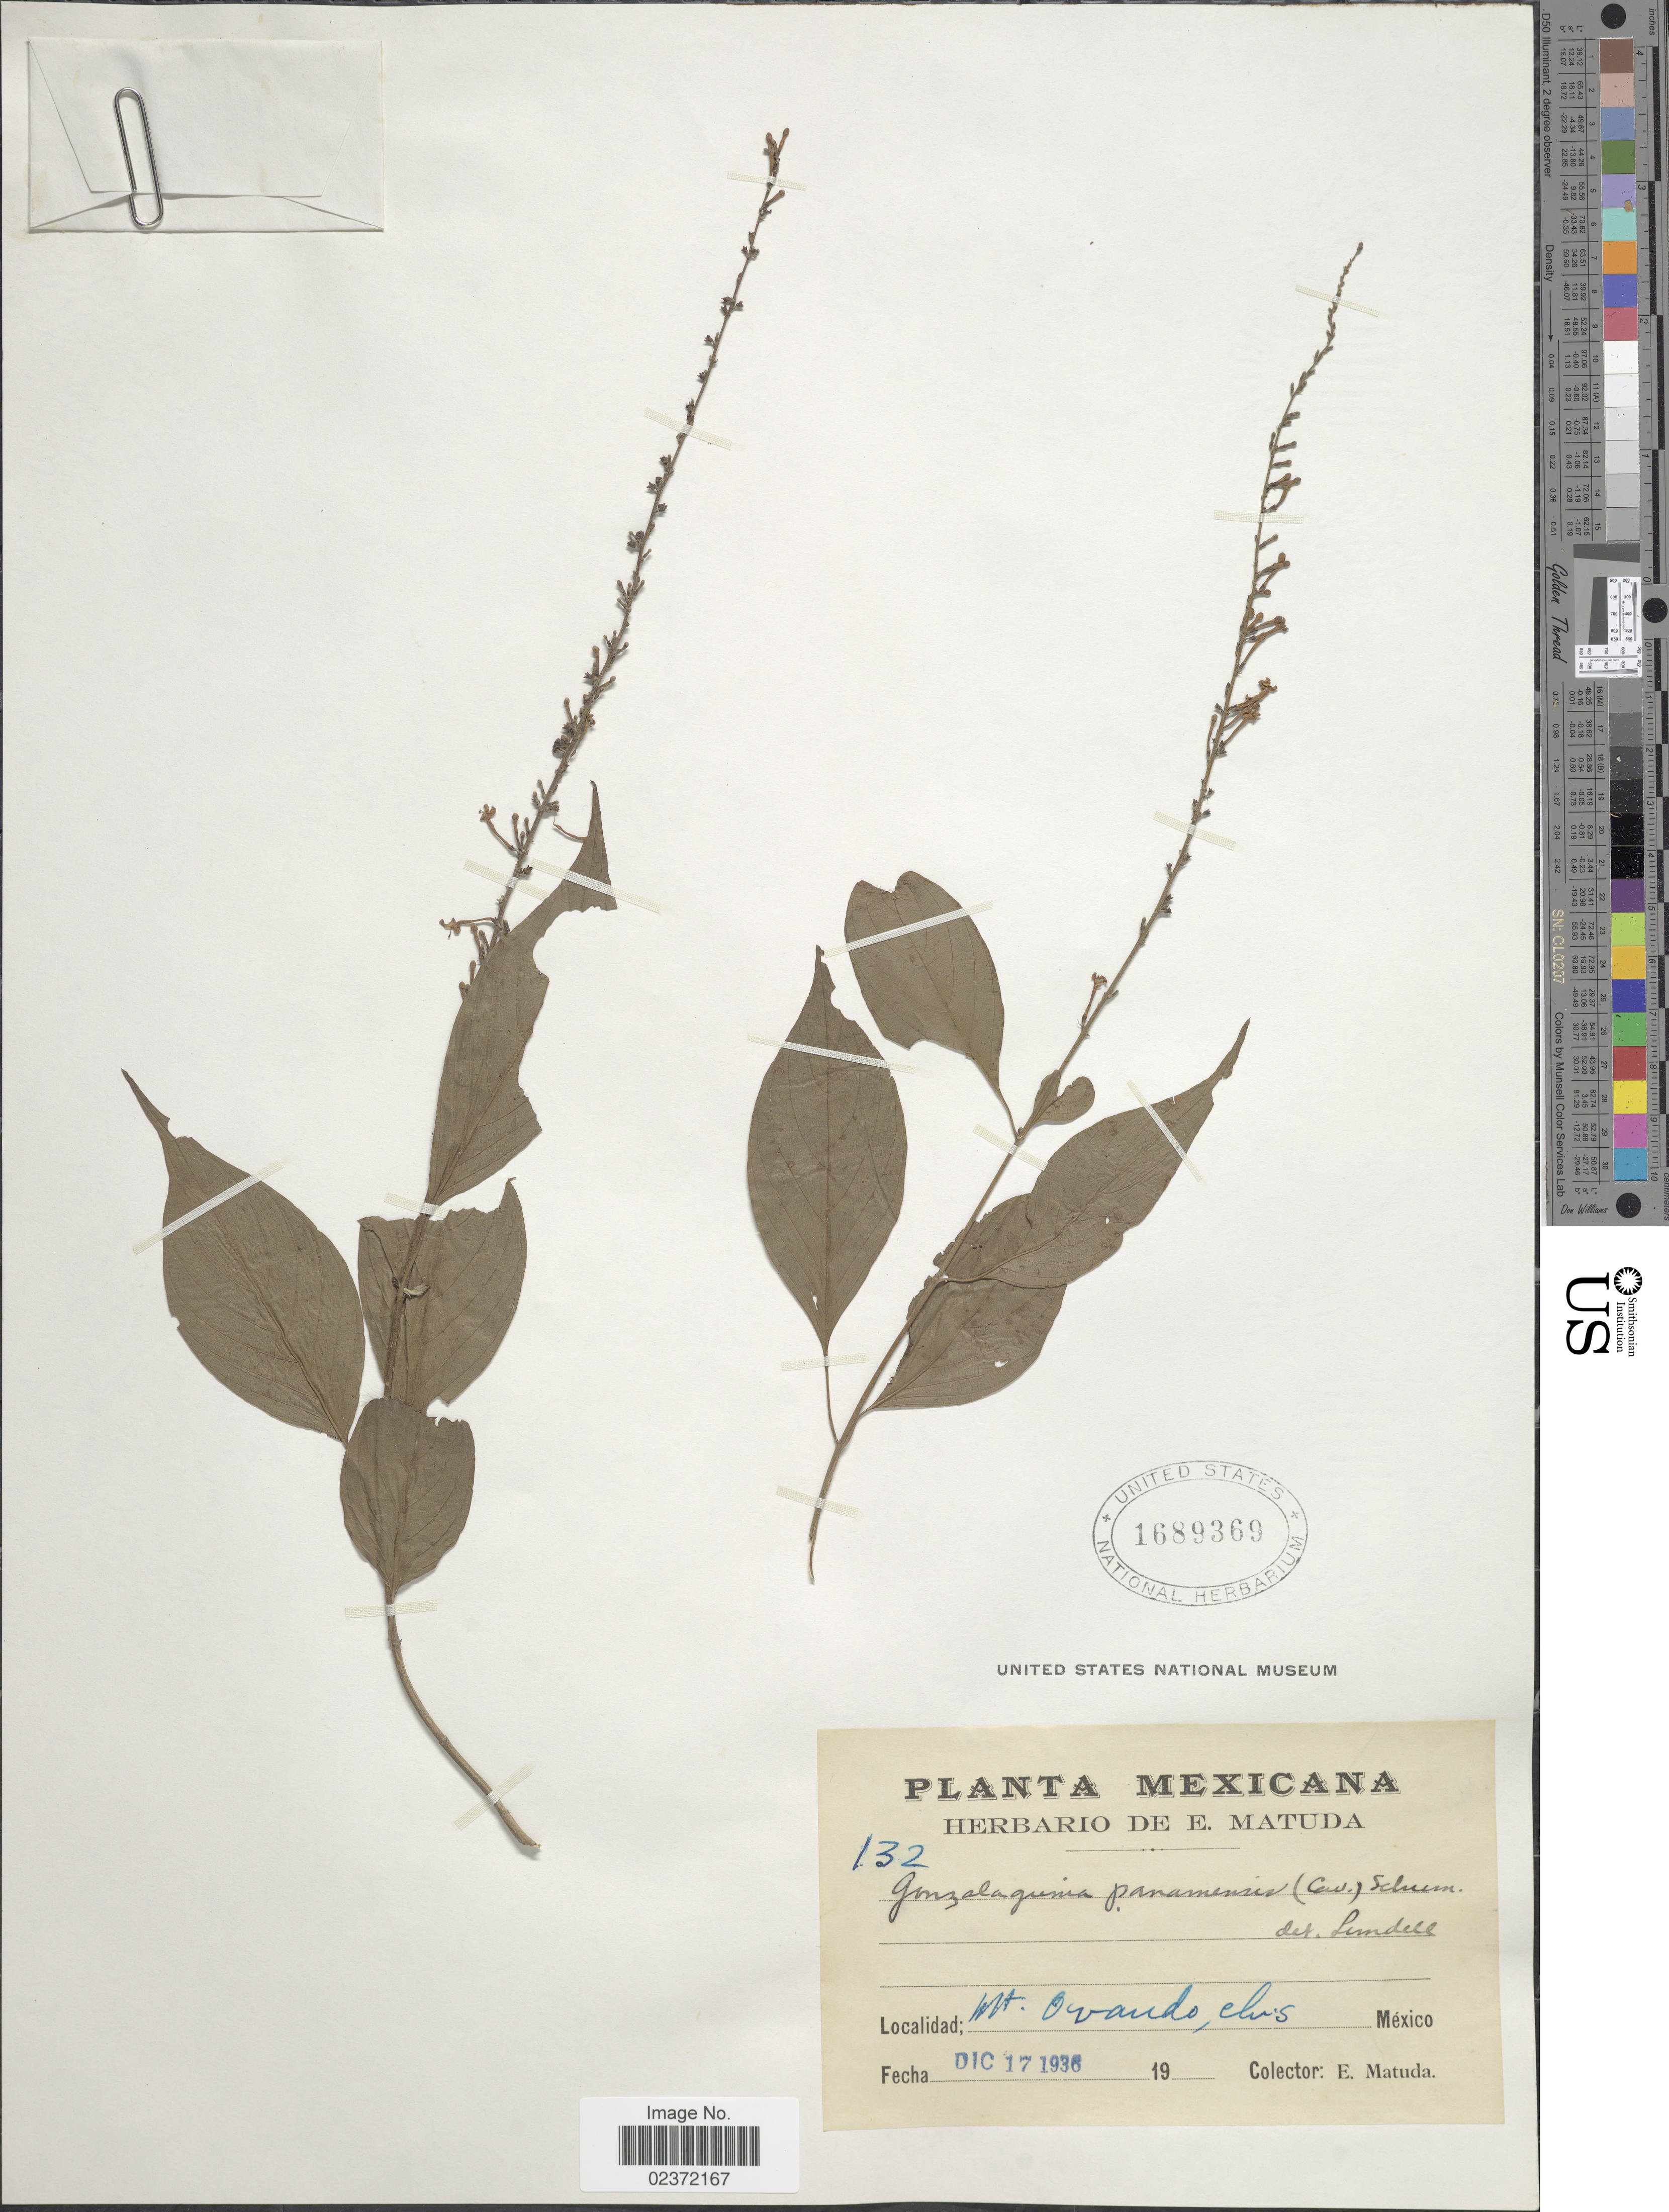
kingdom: Plantae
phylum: Tracheophyta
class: Magnoliopsida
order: Gentianales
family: Rubiaceae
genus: Gonzalagunia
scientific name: Gonzalagunia panamensis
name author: (Cav.) K. Schum.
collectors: E. Matuda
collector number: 132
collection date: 1936-12-17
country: Mexico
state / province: Chiapas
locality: Mt. Ovando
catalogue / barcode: US 1689369